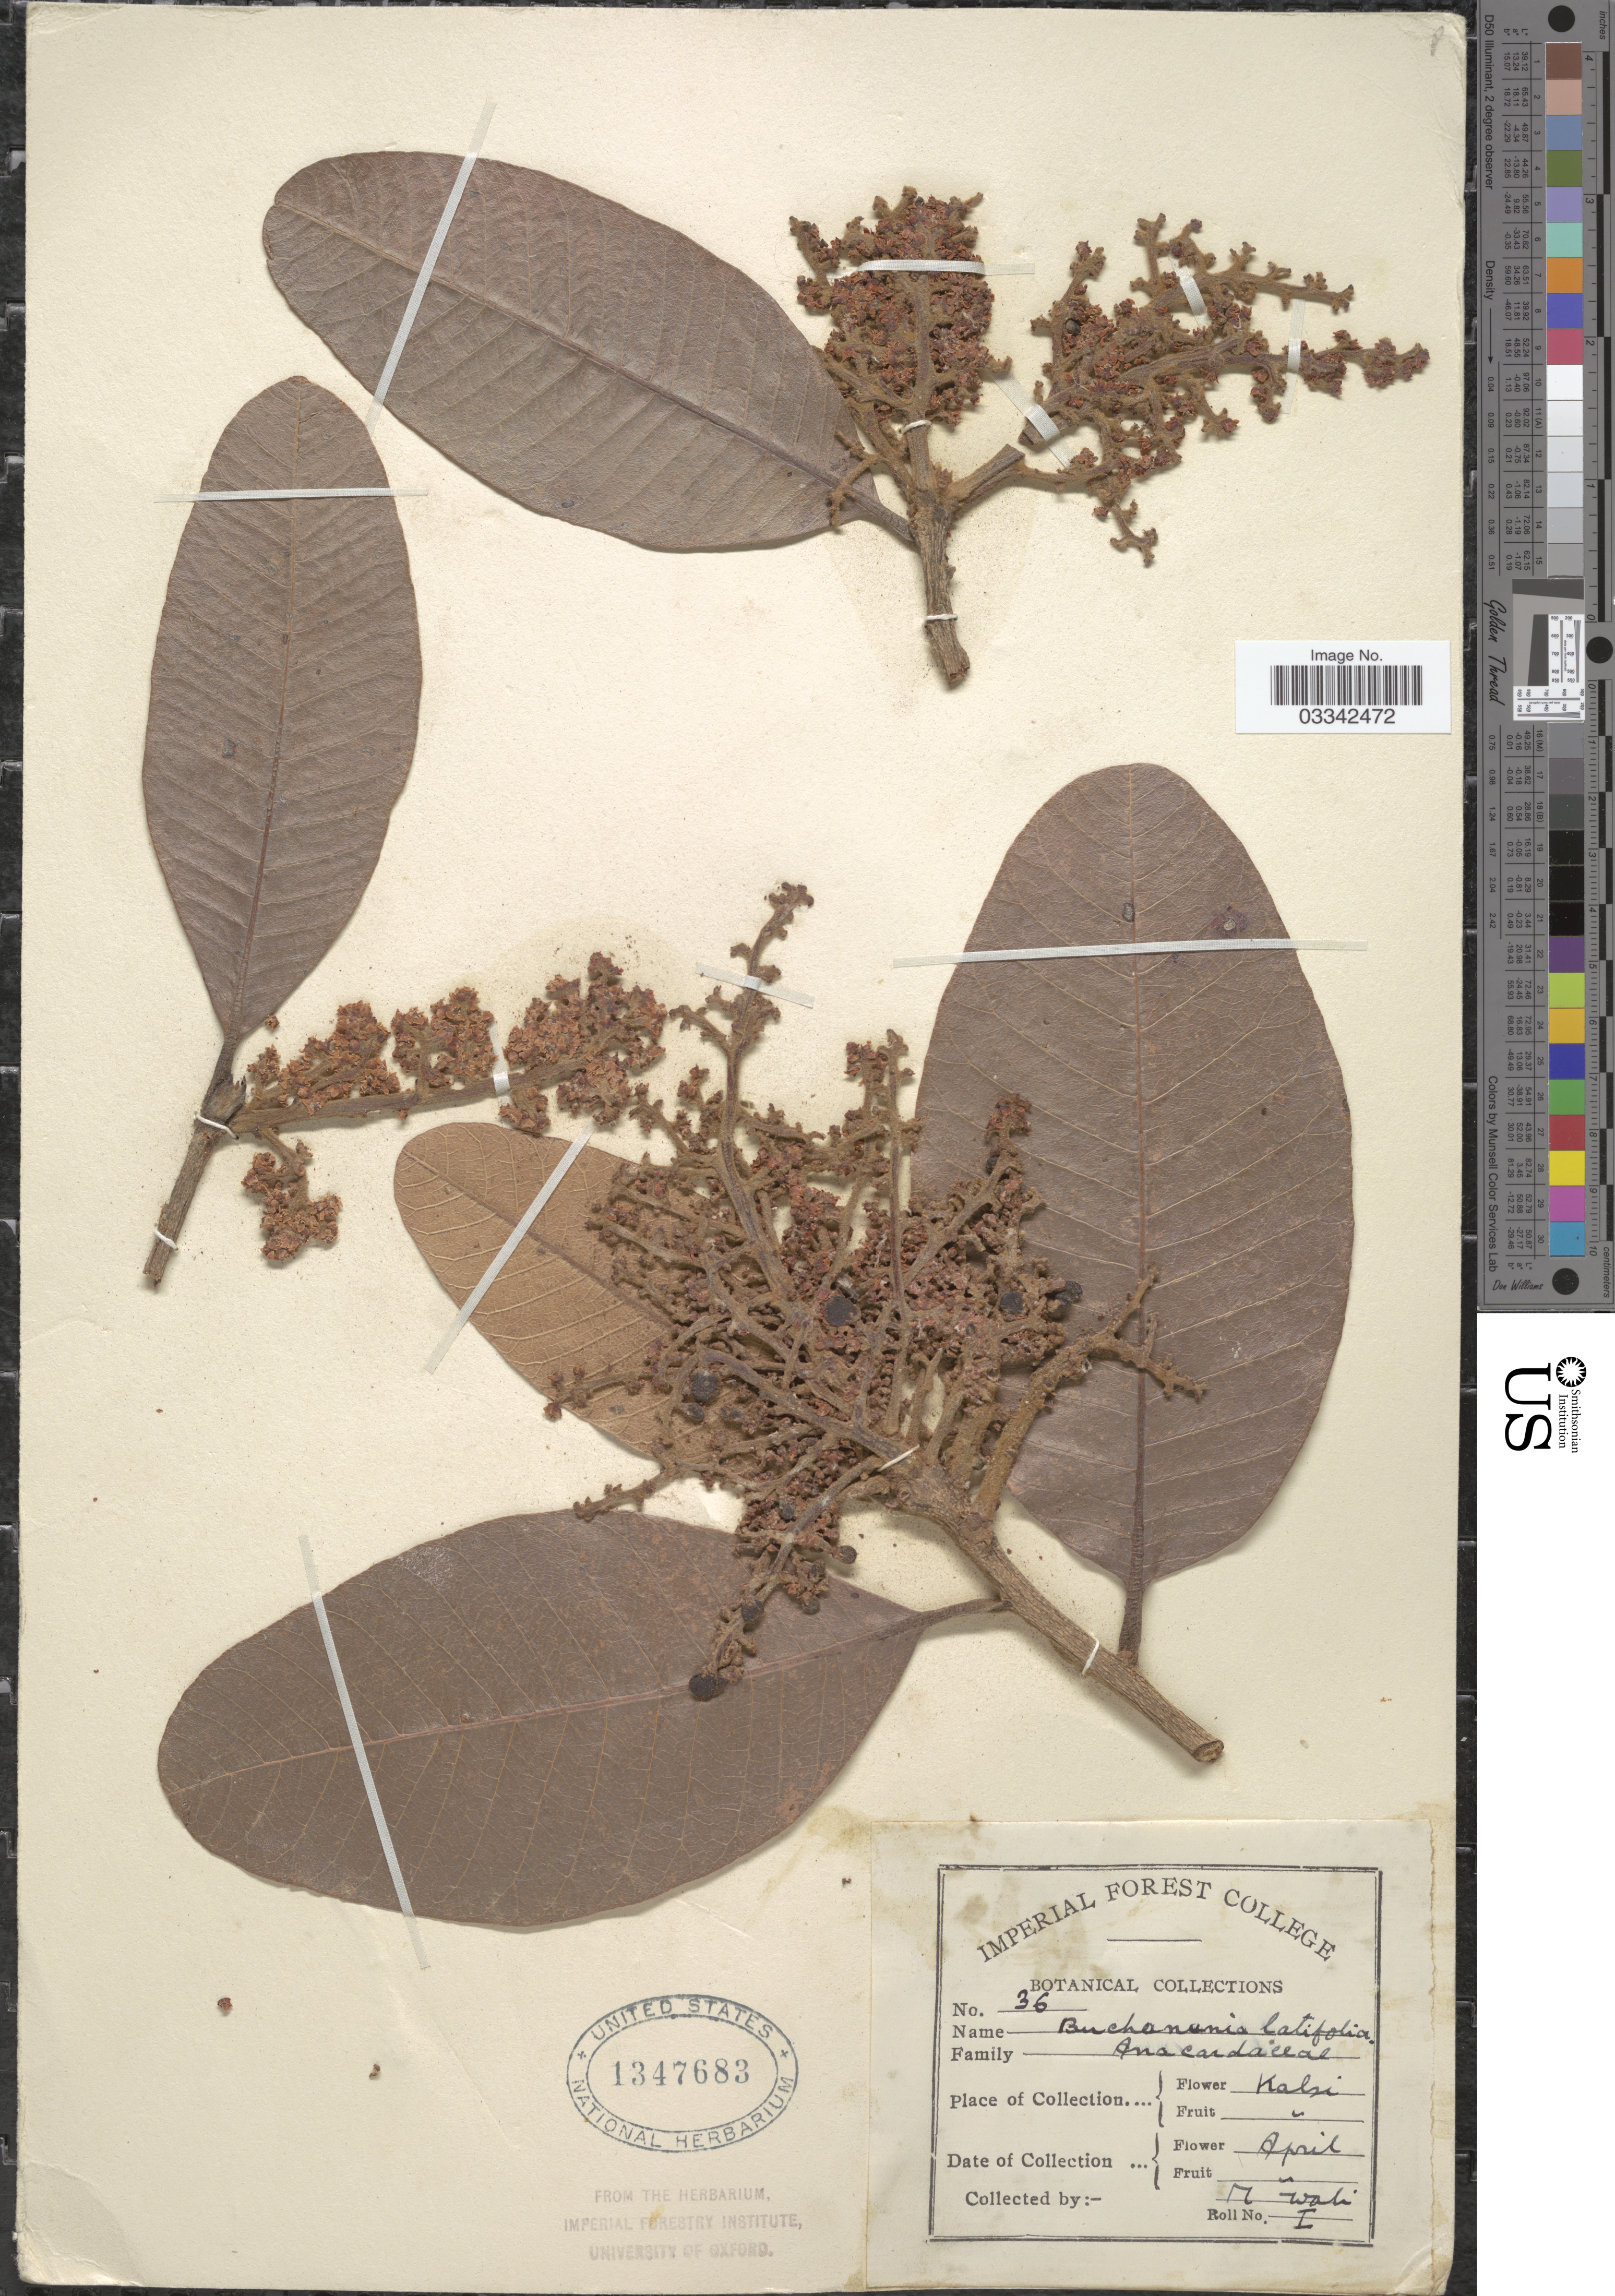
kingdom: Plantae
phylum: Tracheophyta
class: Magnoliopsida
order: Sapindales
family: Anacardiaceae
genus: Buchanania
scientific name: Buchanania latifolia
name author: Roxb.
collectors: M. Wali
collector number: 36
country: India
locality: Kalsi.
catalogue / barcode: US 1347683